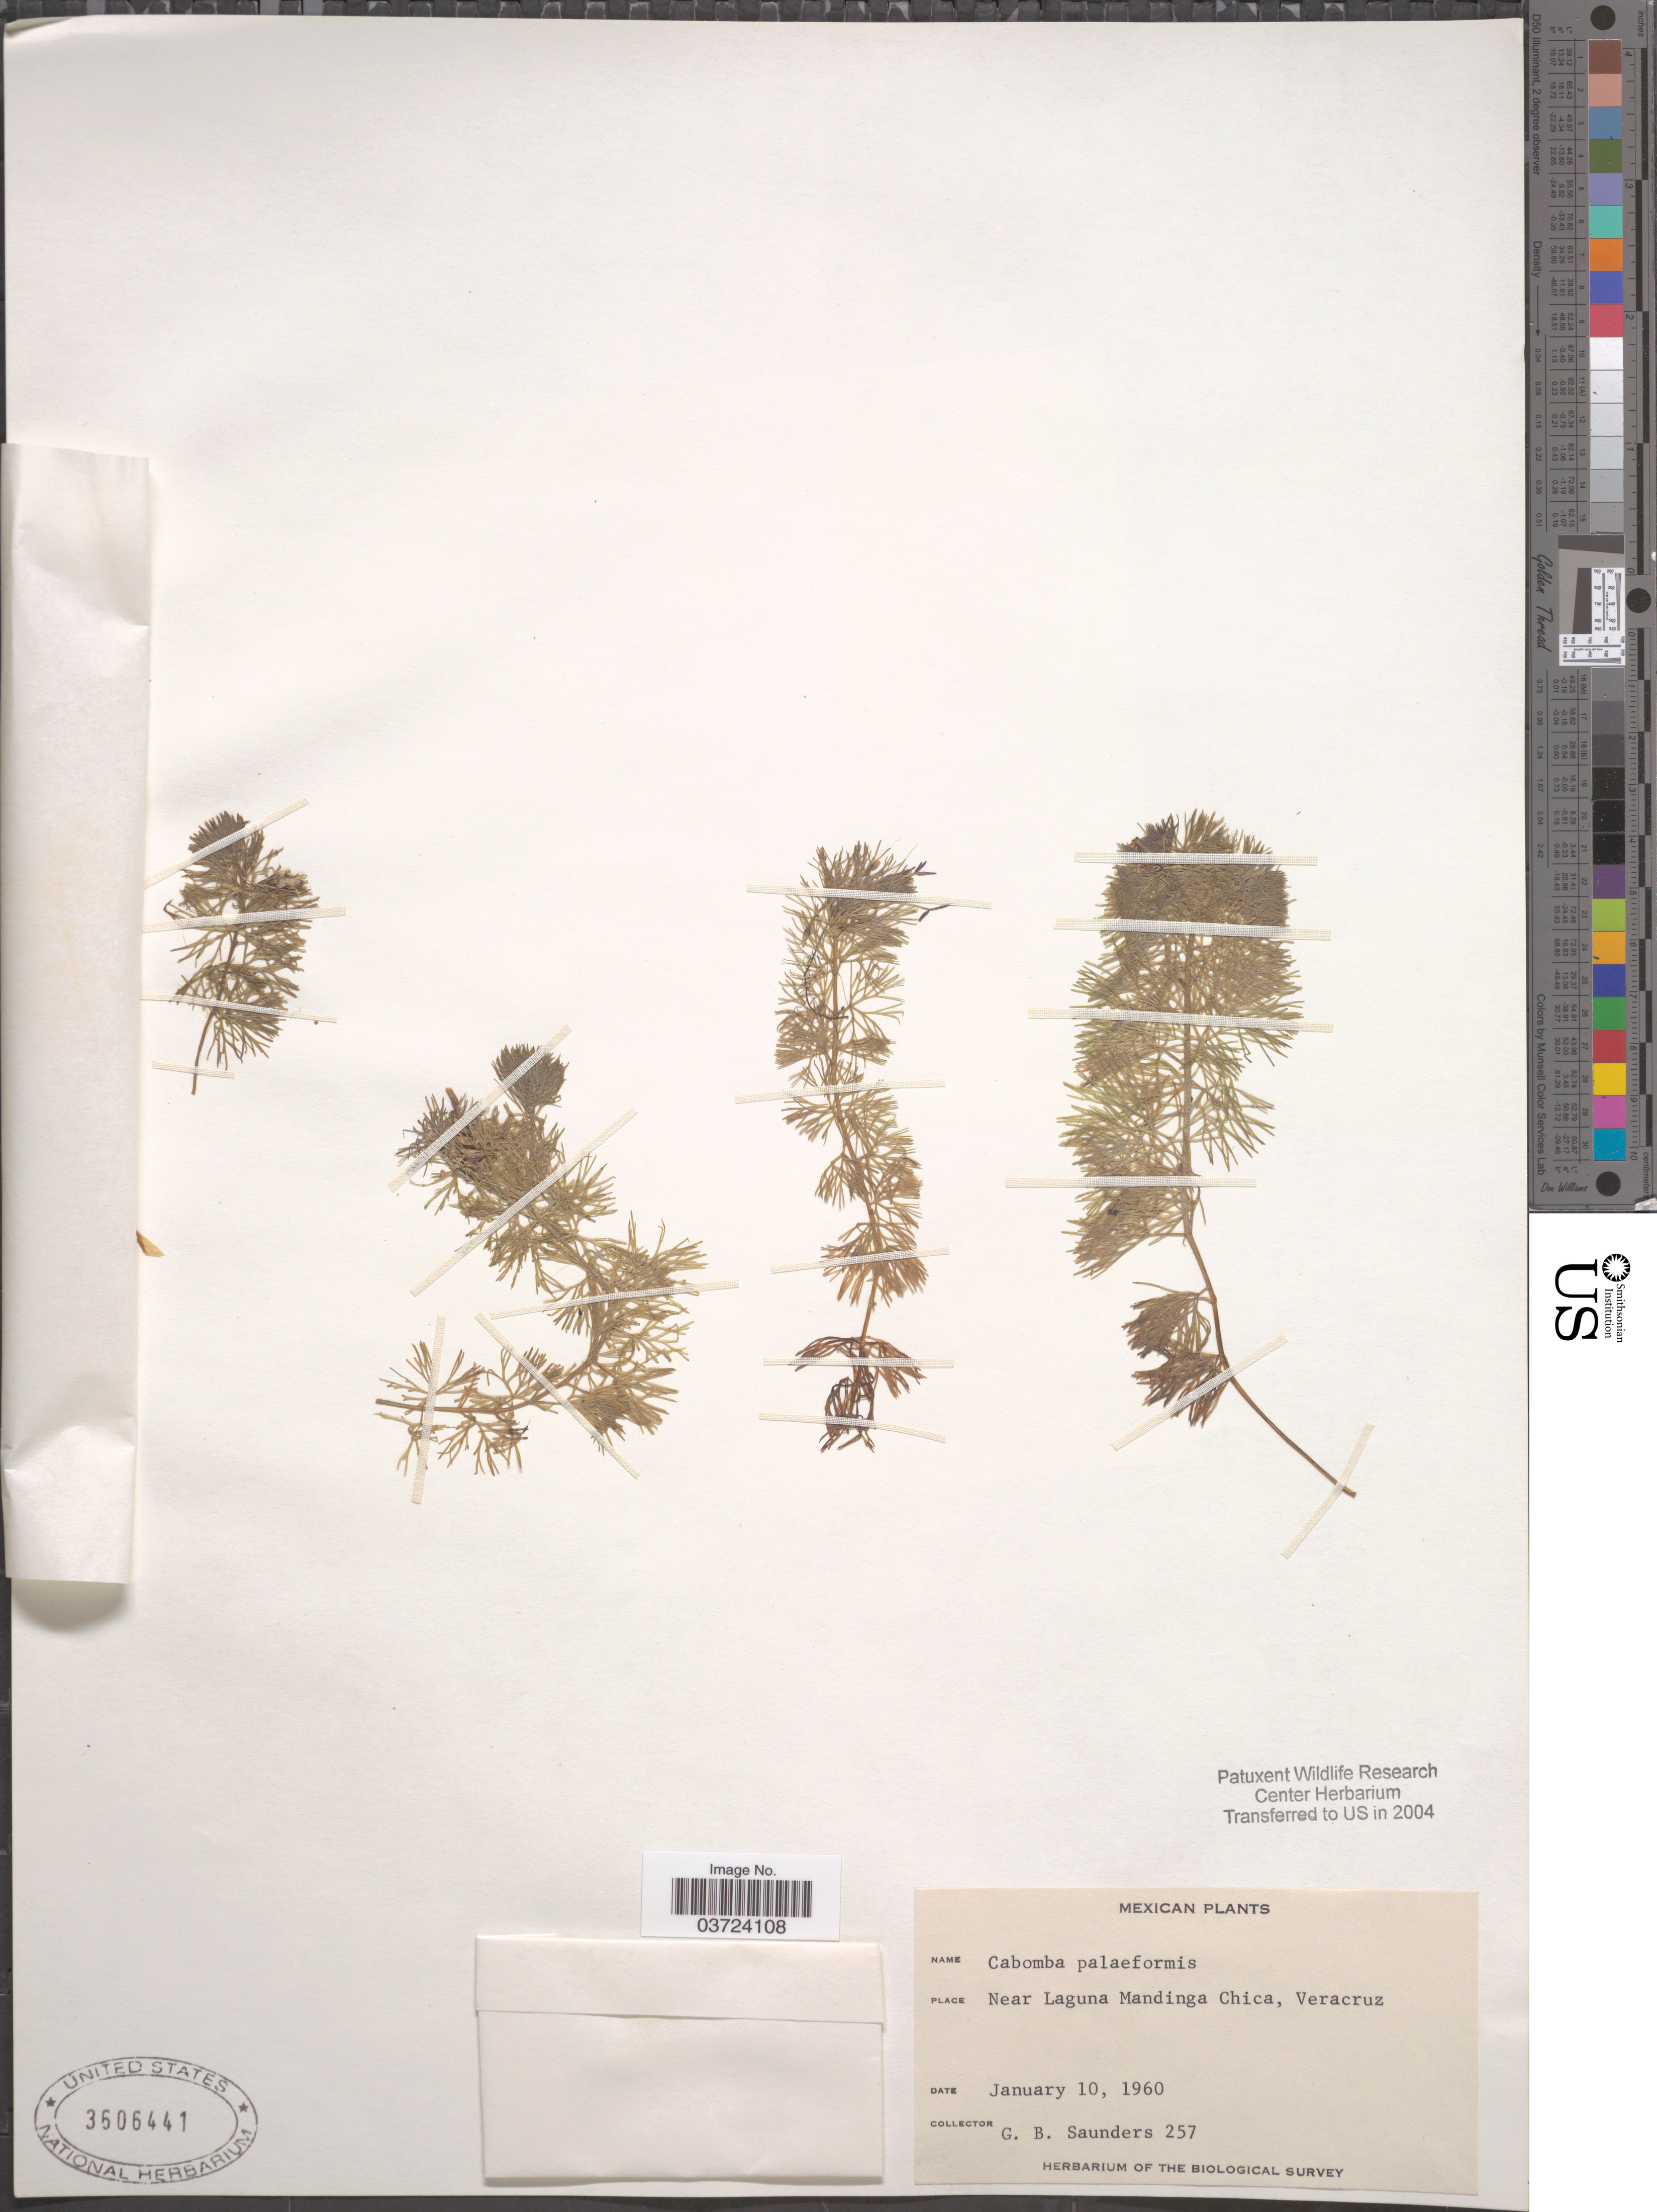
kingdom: Plantae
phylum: Tracheophyta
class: Magnoliopsida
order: Nymphaeales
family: Cabombaceae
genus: Cabomba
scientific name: Cabomba palaeformis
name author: Fassett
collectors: G. B. Saunders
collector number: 257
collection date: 1960-01-10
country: Mexico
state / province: Veracruz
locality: Near Laguna Mandinga Chica.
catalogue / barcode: US 3606441